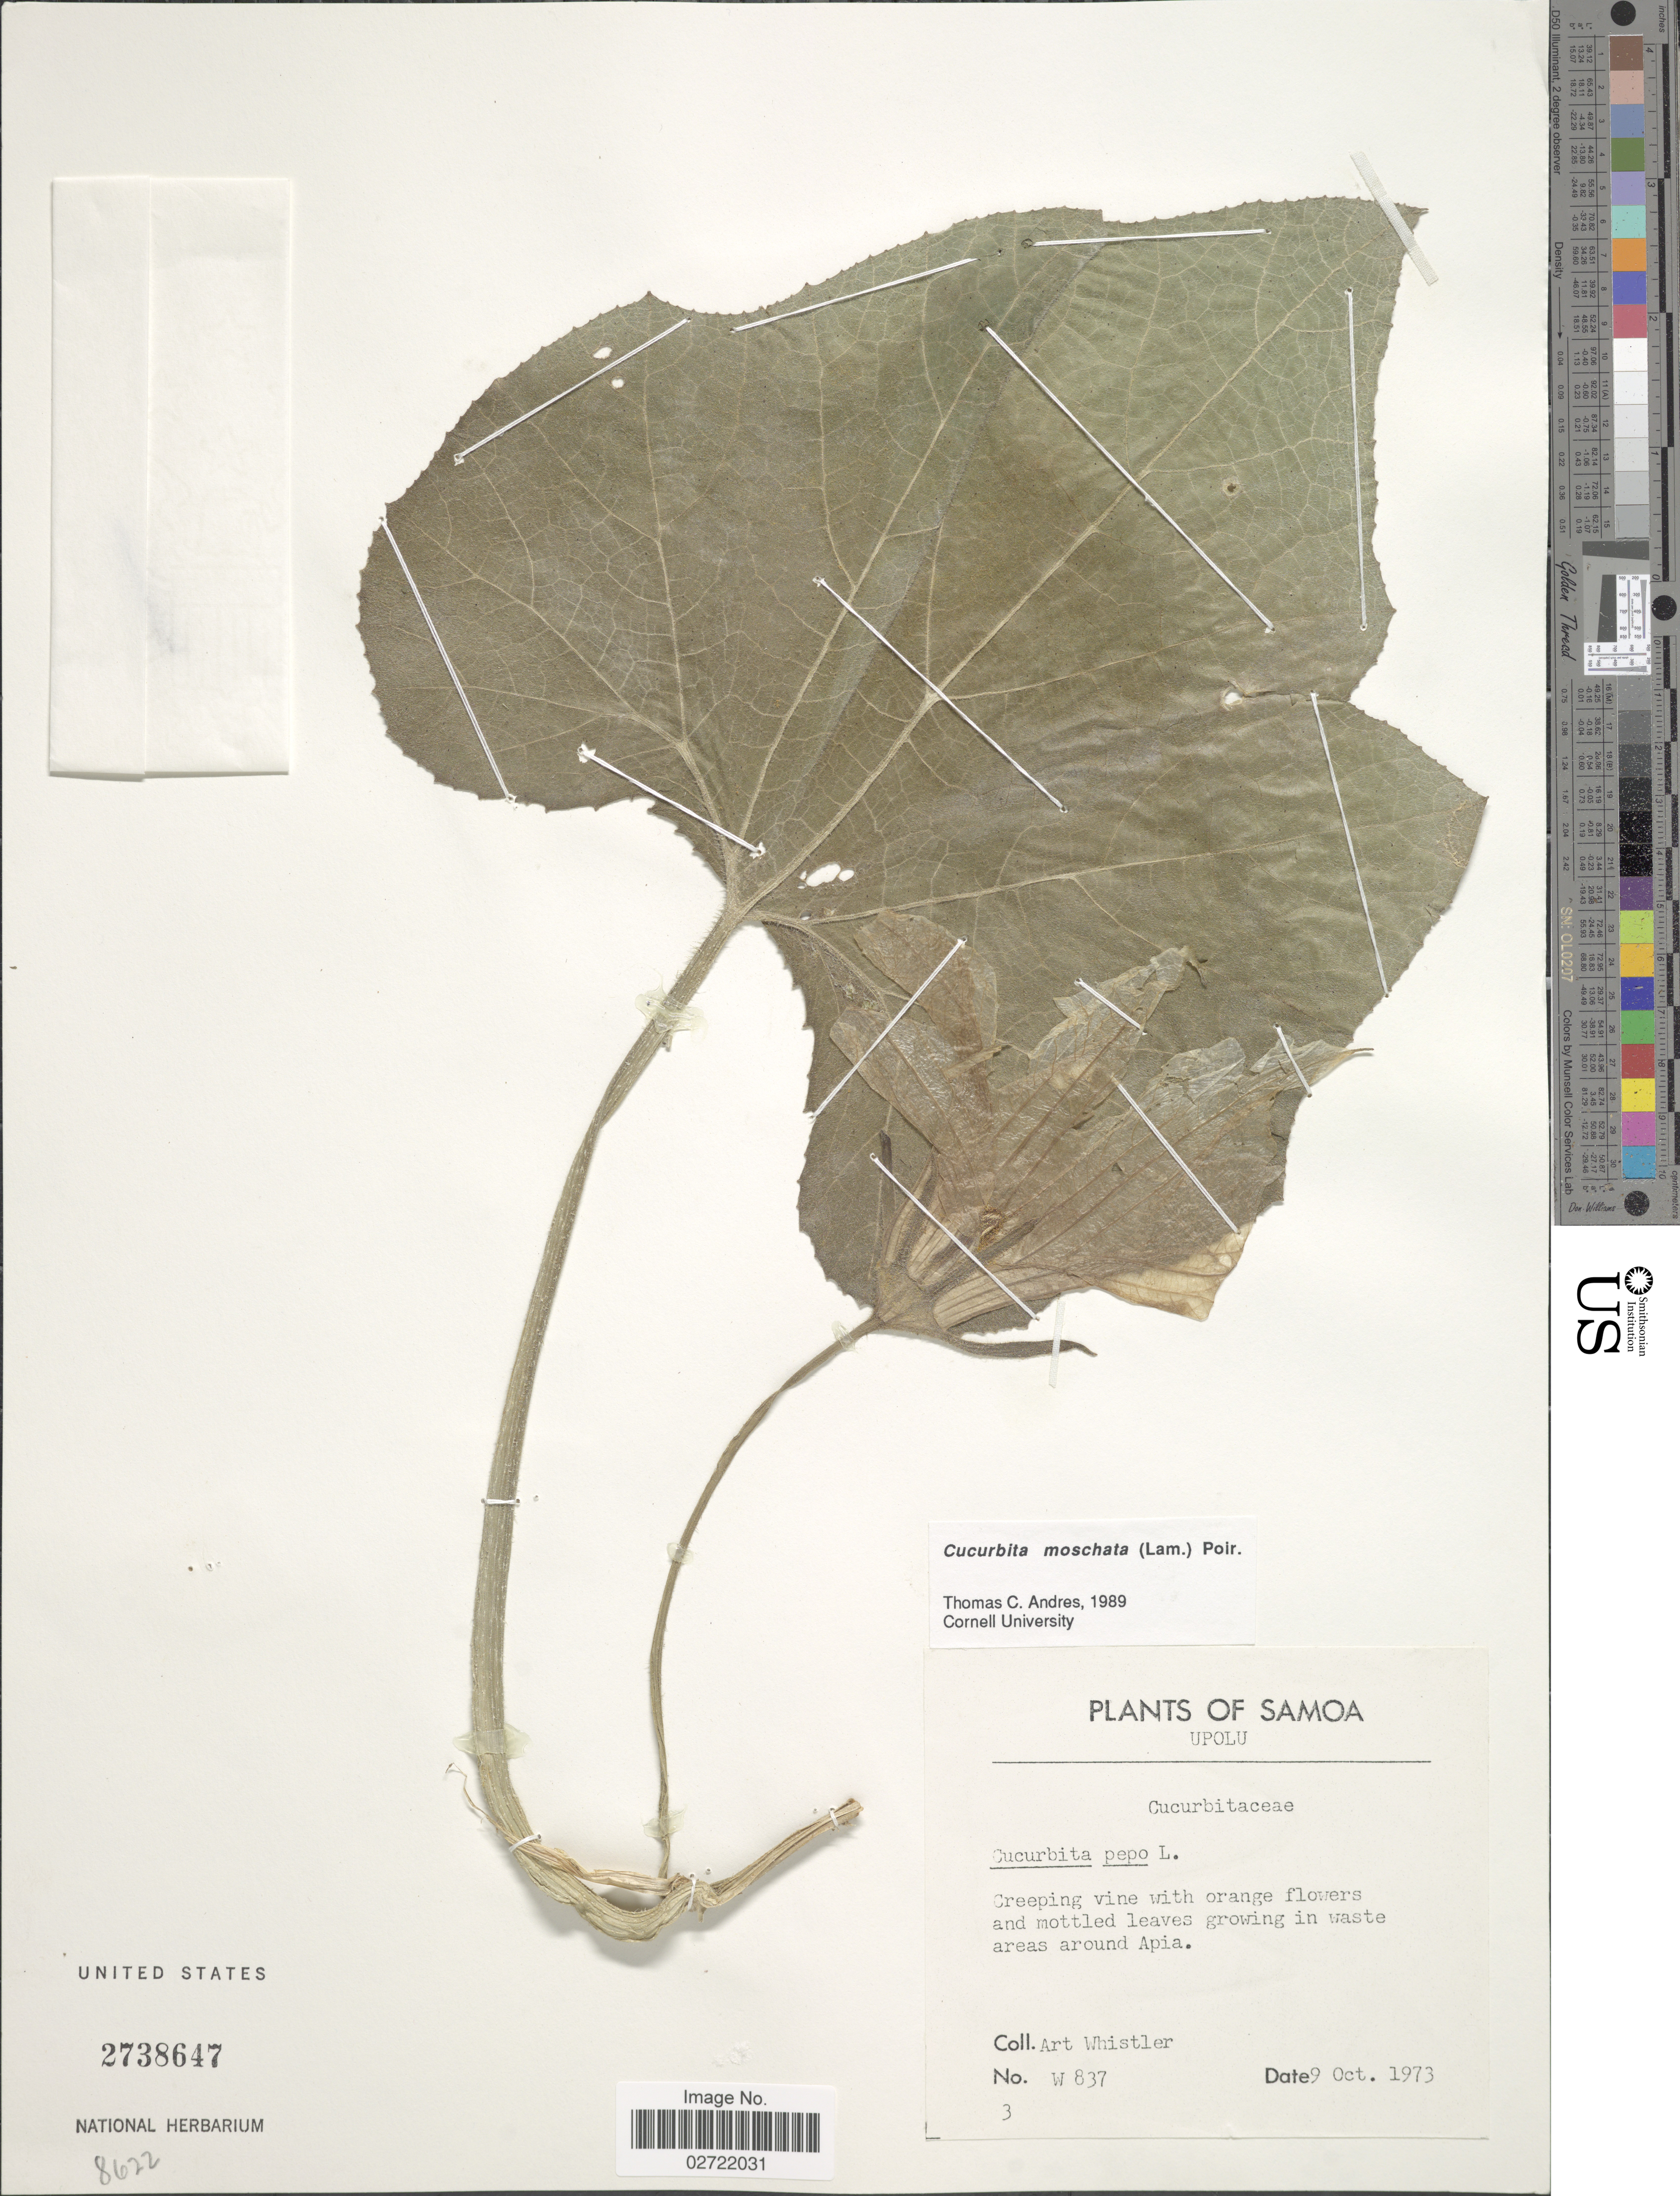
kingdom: Plantae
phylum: Tracheophyta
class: Magnoliopsida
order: Cucurbitales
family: Cucurbitaceae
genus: Cucurbita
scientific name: Cucurbita moschata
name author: (Duch.) Poir.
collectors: A. Whistler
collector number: W 837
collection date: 1973-10-09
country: Samoa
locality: Samoa, Upolu, in waste areas around Apia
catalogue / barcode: US 2738647